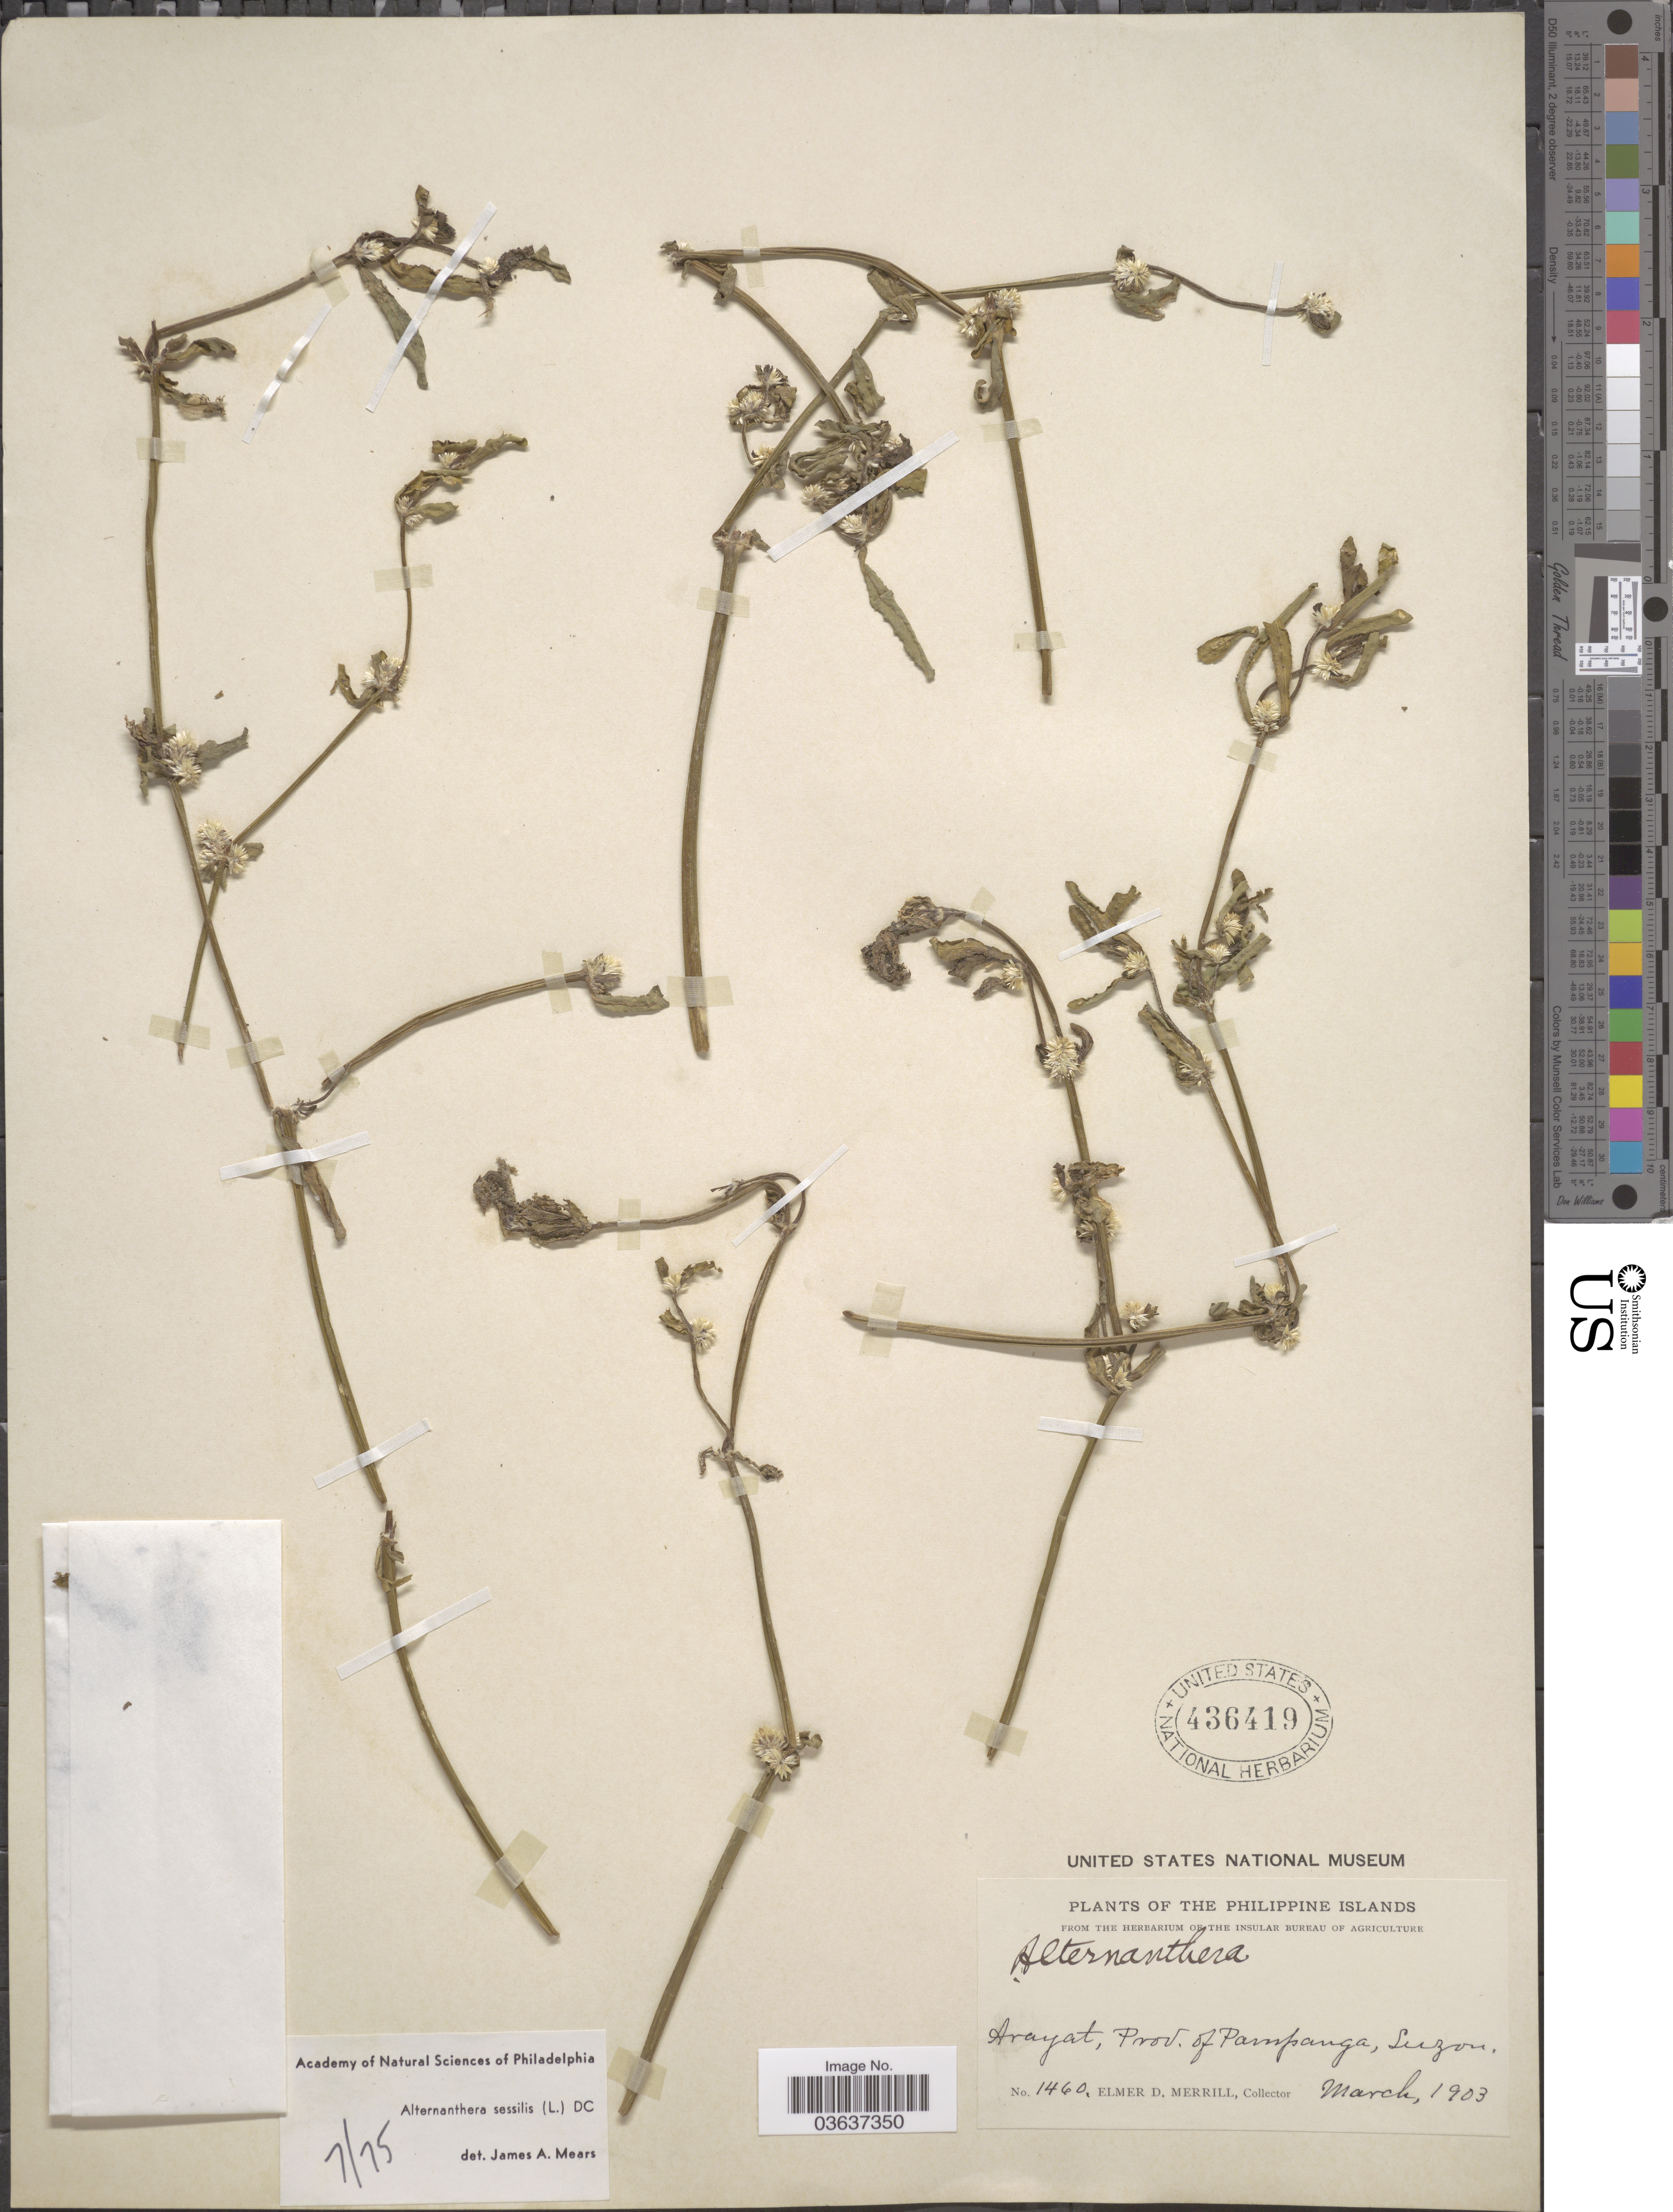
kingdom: Plantae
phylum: Tracheophyta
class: Magnoliopsida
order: Caryophyllales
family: Amaranthaceae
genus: Alternanthera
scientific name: Alternanthera sessilis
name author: (L.) DC.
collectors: E. D. Merrill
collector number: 1460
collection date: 1903-03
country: Philippines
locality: Arayat, Prov. of Pampanga, Luzon.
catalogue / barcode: US 436419